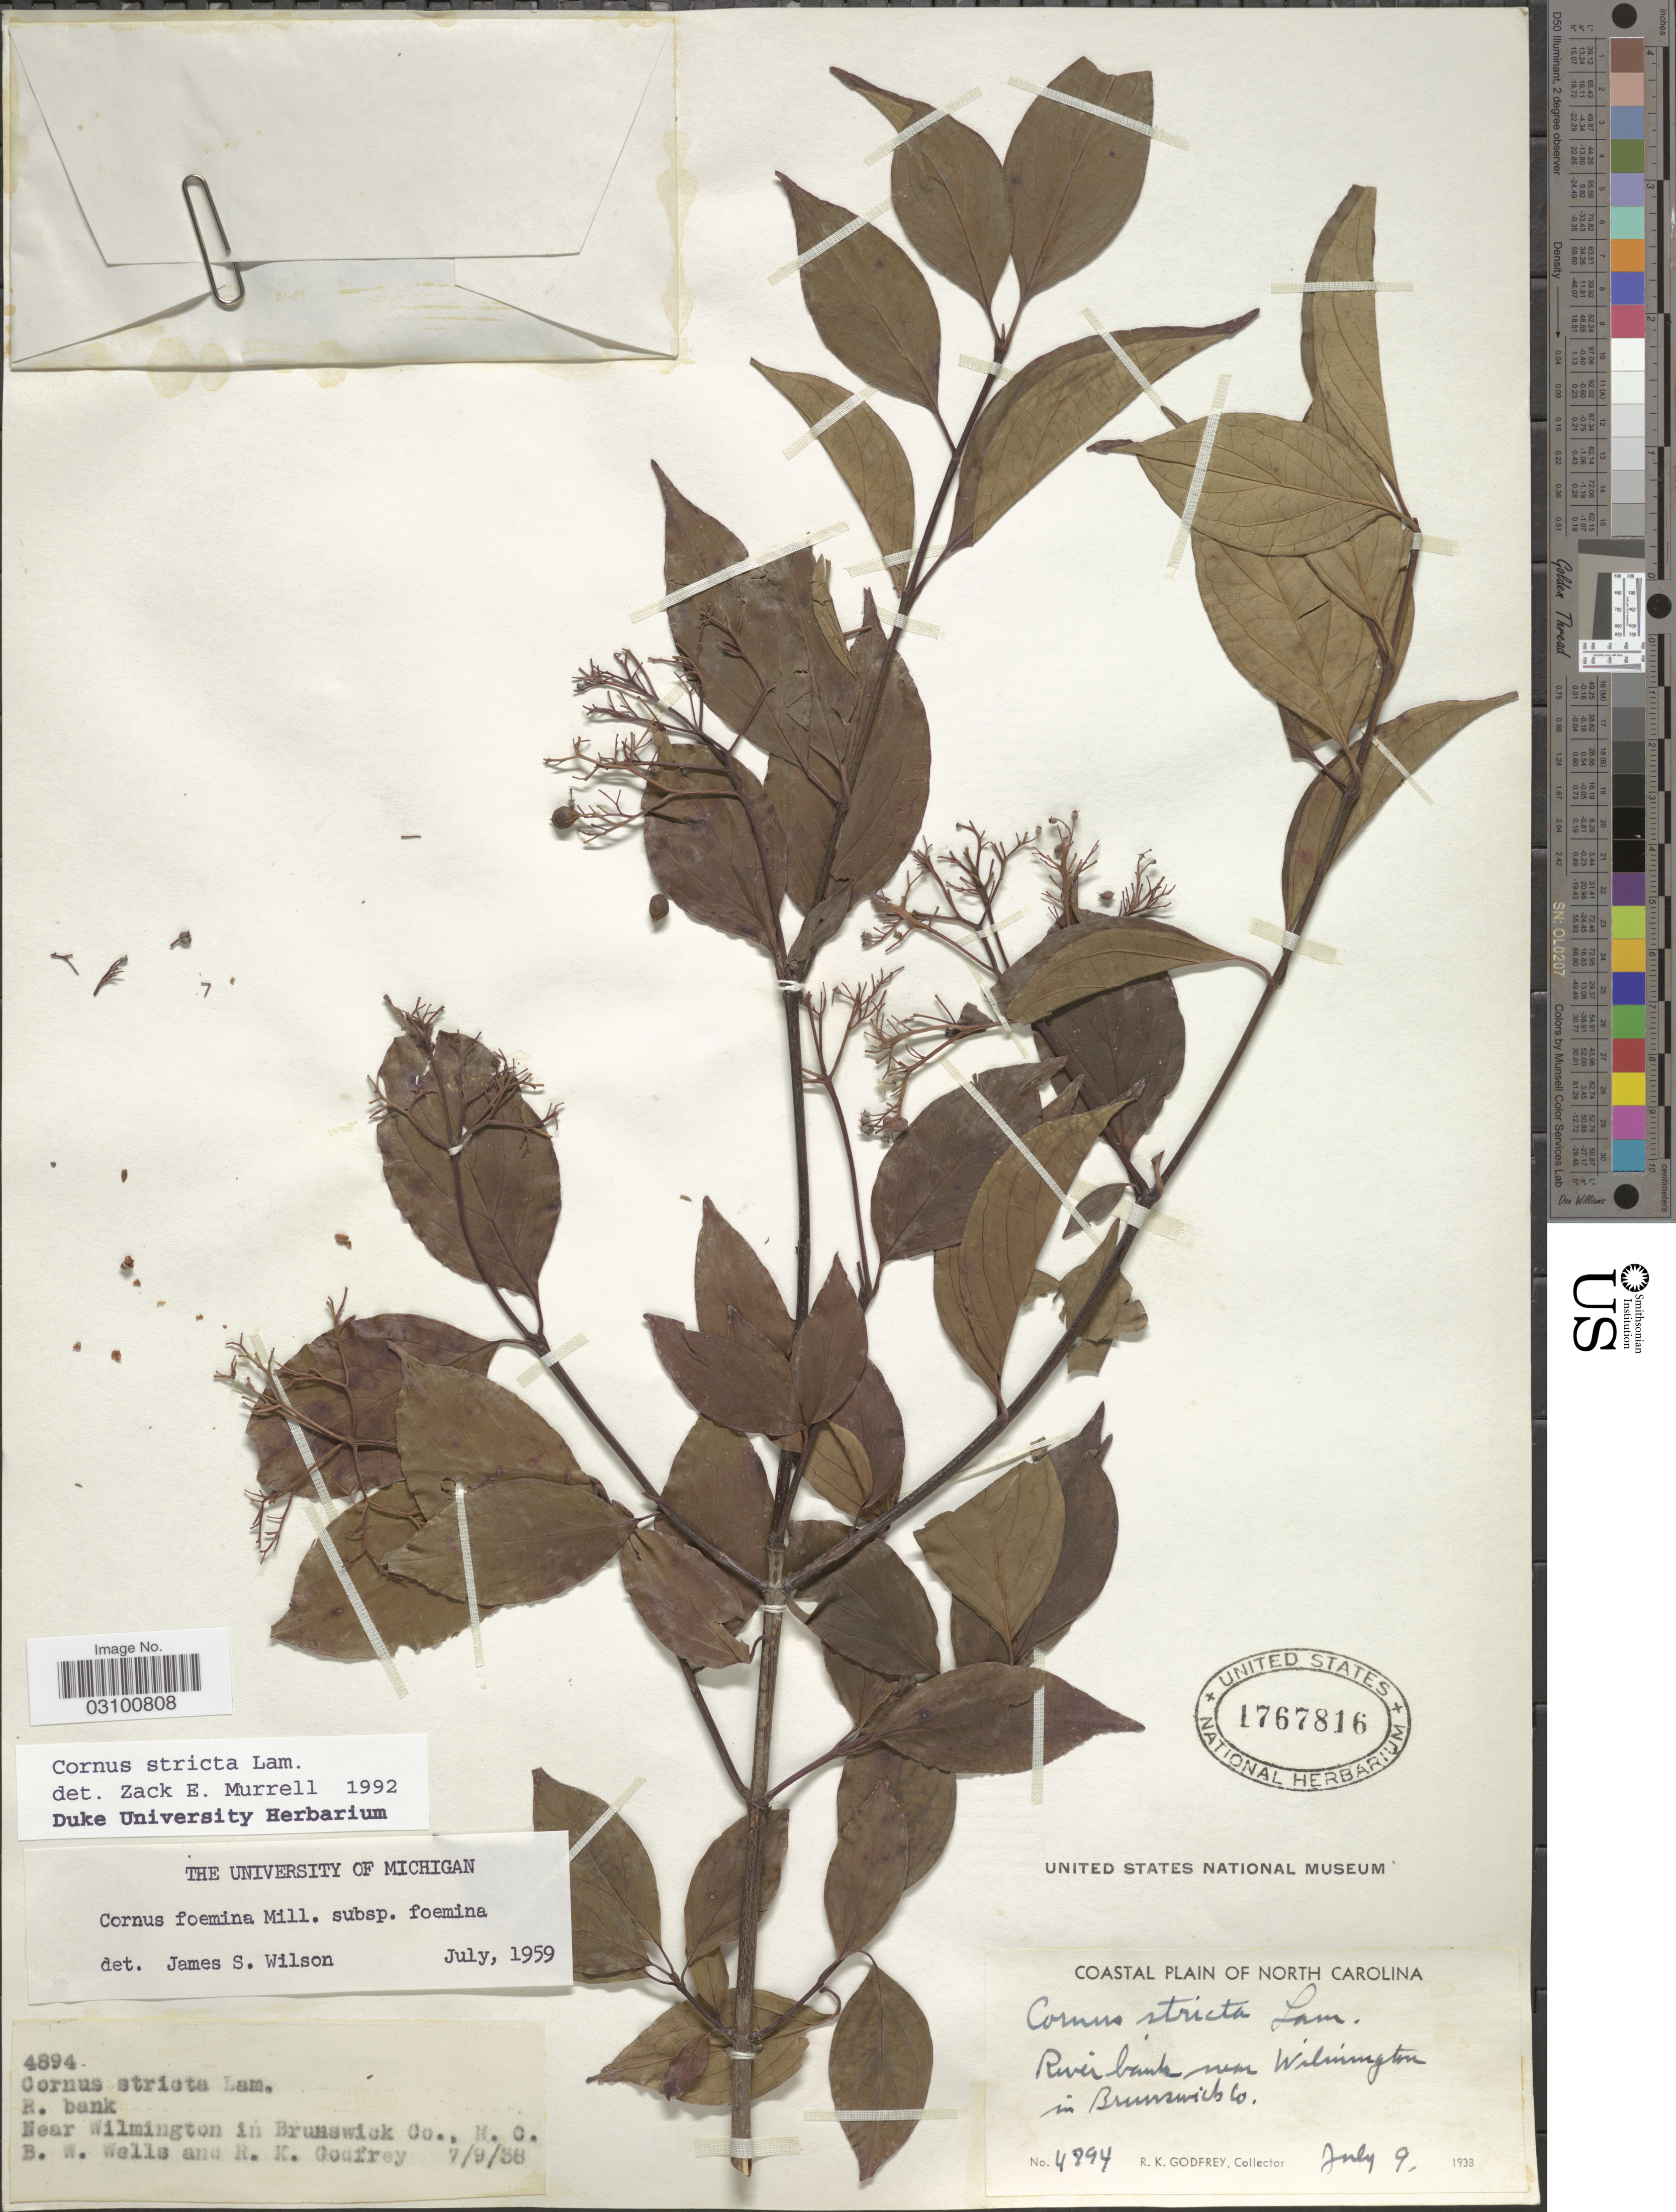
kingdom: Plantae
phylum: Tracheophyta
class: Magnoliopsida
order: Cornales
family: Cornaceae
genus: Cornus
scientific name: Cornus stricta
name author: Lam.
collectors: B. Wells & R. K. Godfrey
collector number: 4894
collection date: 1938-07-09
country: United States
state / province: North Carolina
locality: Coastal Plain of North Carolina. River bank near Wilmington in Brunswick Co.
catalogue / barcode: US 1767816